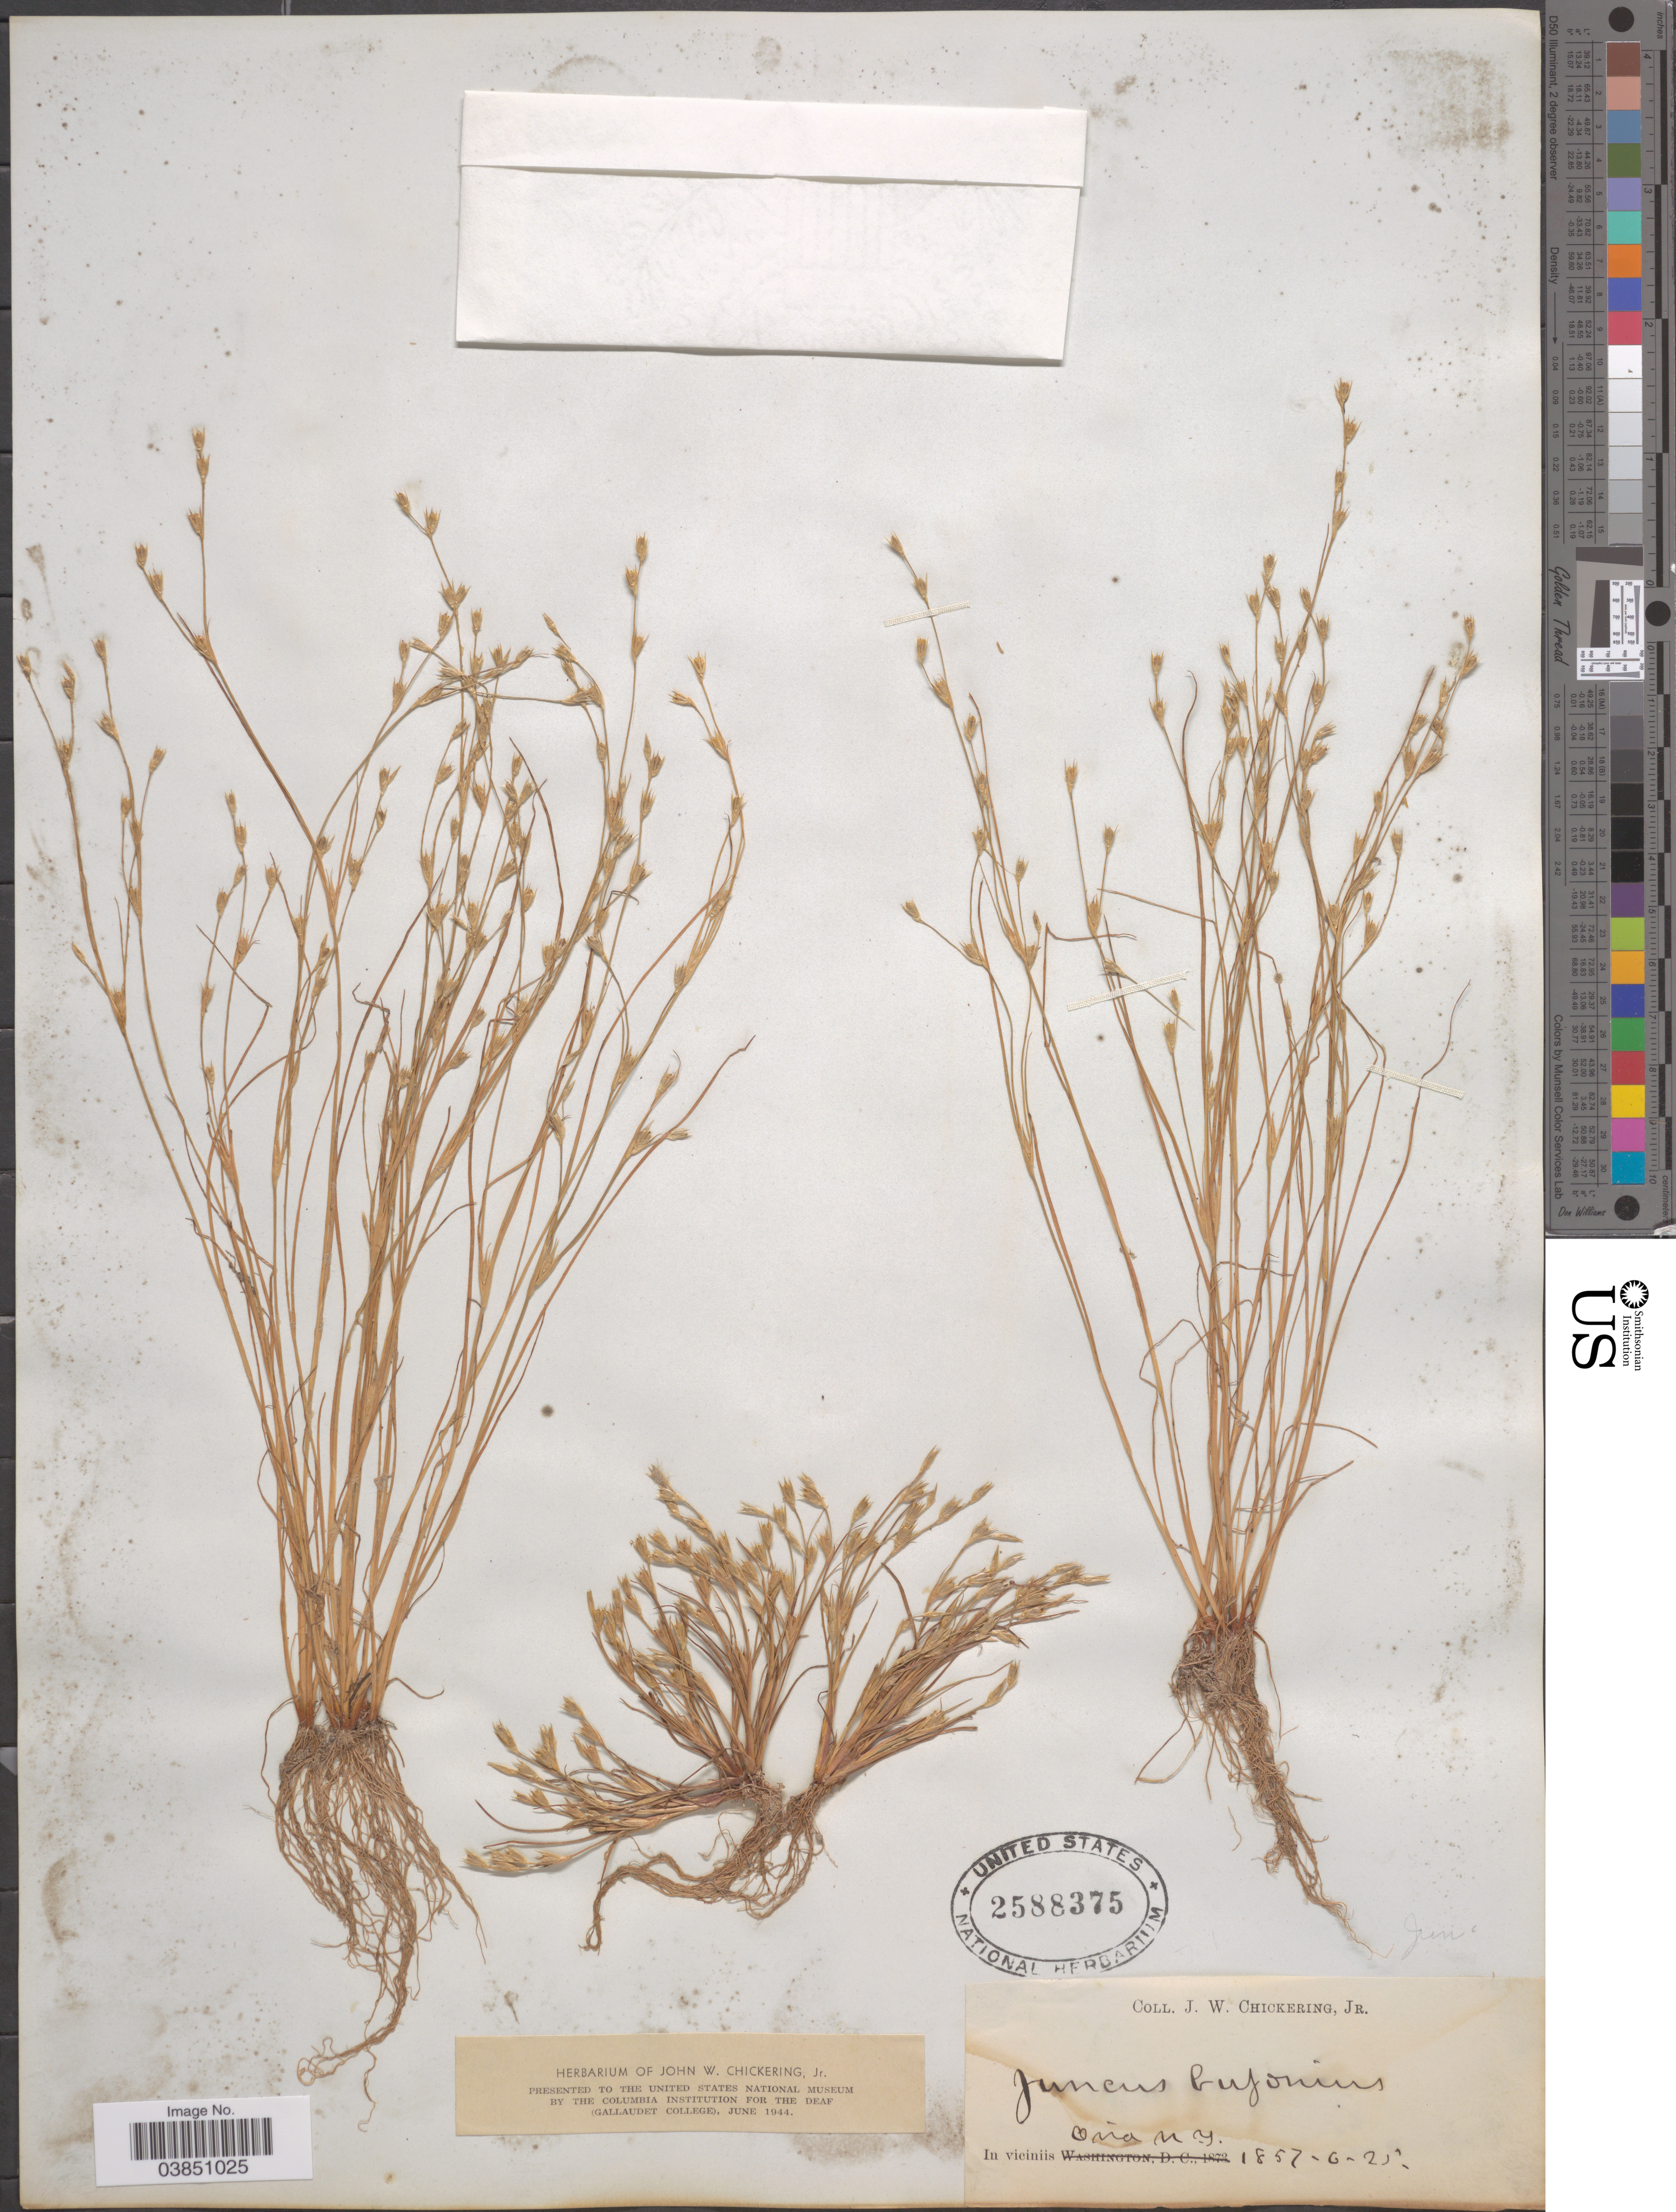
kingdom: Plantae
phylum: Tracheophyta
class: Liliopsida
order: Poales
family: Juncaceae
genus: Juncus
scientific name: Juncus bufonius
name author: L.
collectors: J. Chickering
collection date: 1857-06-25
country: United States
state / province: New York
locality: In viciniis Ovid.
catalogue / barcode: US 2588375